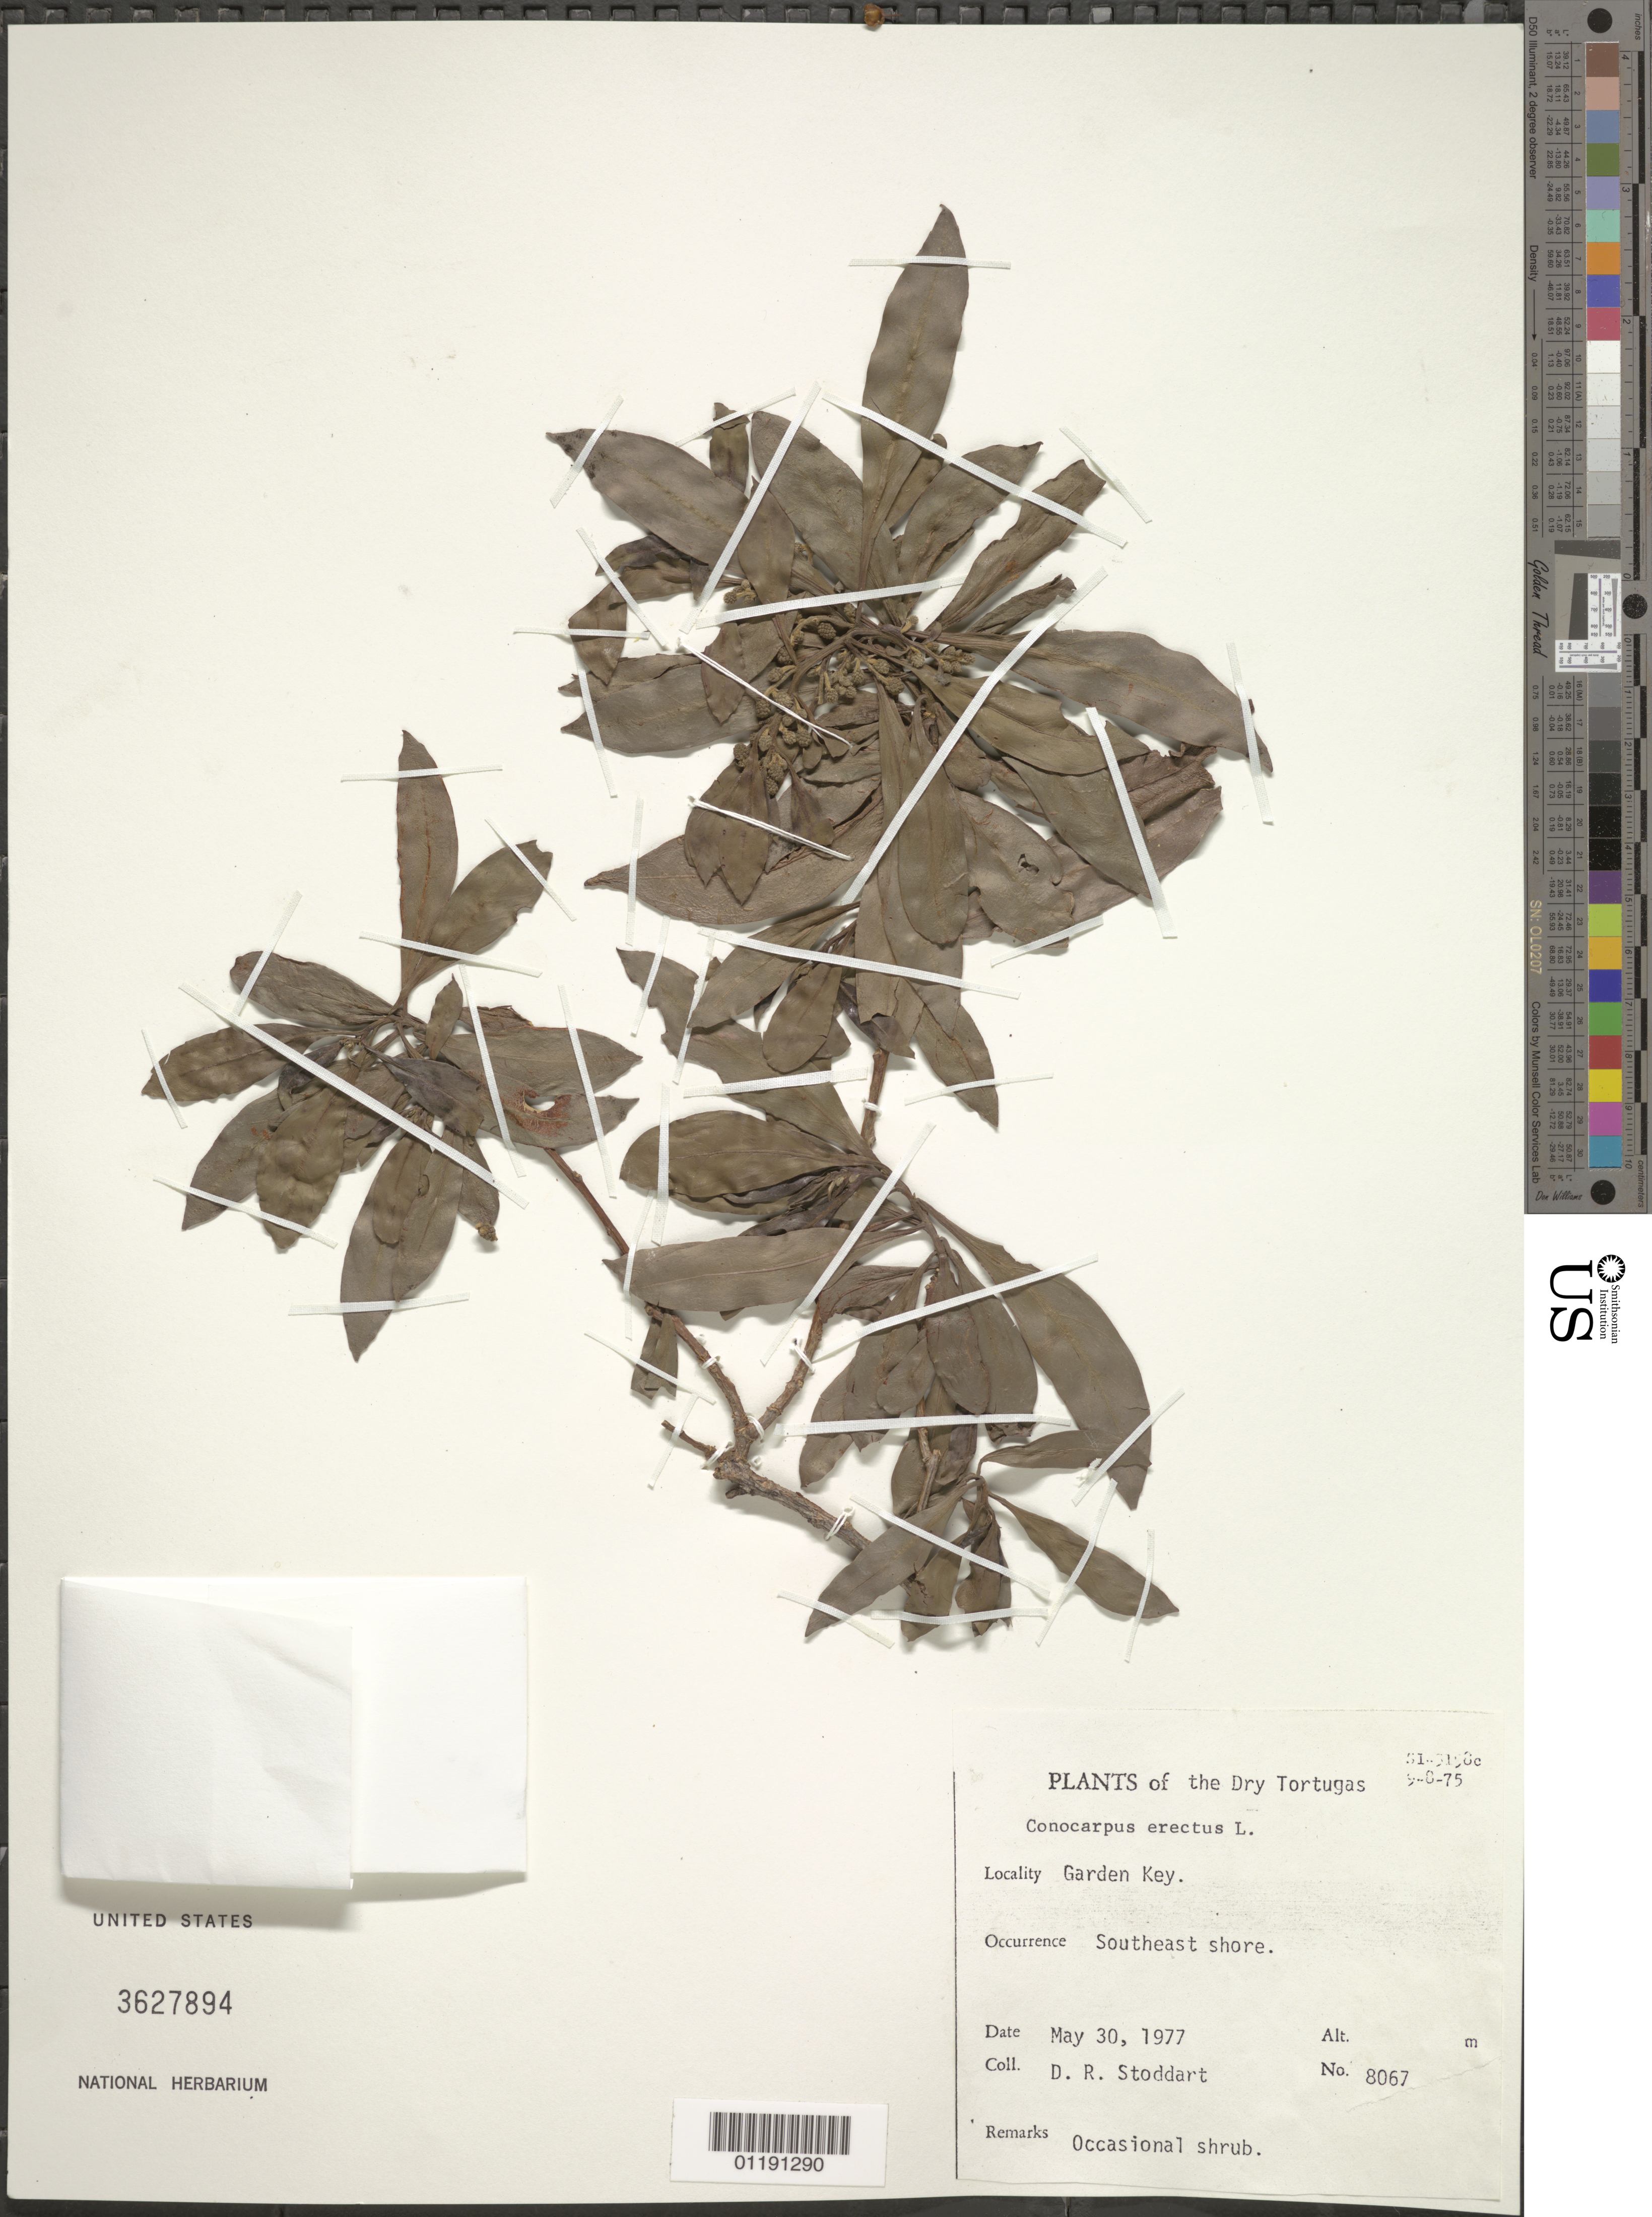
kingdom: Plantae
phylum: Tracheophyta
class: Magnoliopsida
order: Myrtales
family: Combretaceae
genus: Conocarpus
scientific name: Conocarpus erectus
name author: L.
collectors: D. R. Stoddart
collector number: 8067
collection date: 1977-05-30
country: United States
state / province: Florida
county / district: Monroe County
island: Garden Key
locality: SE shore.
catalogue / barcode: US 3627894